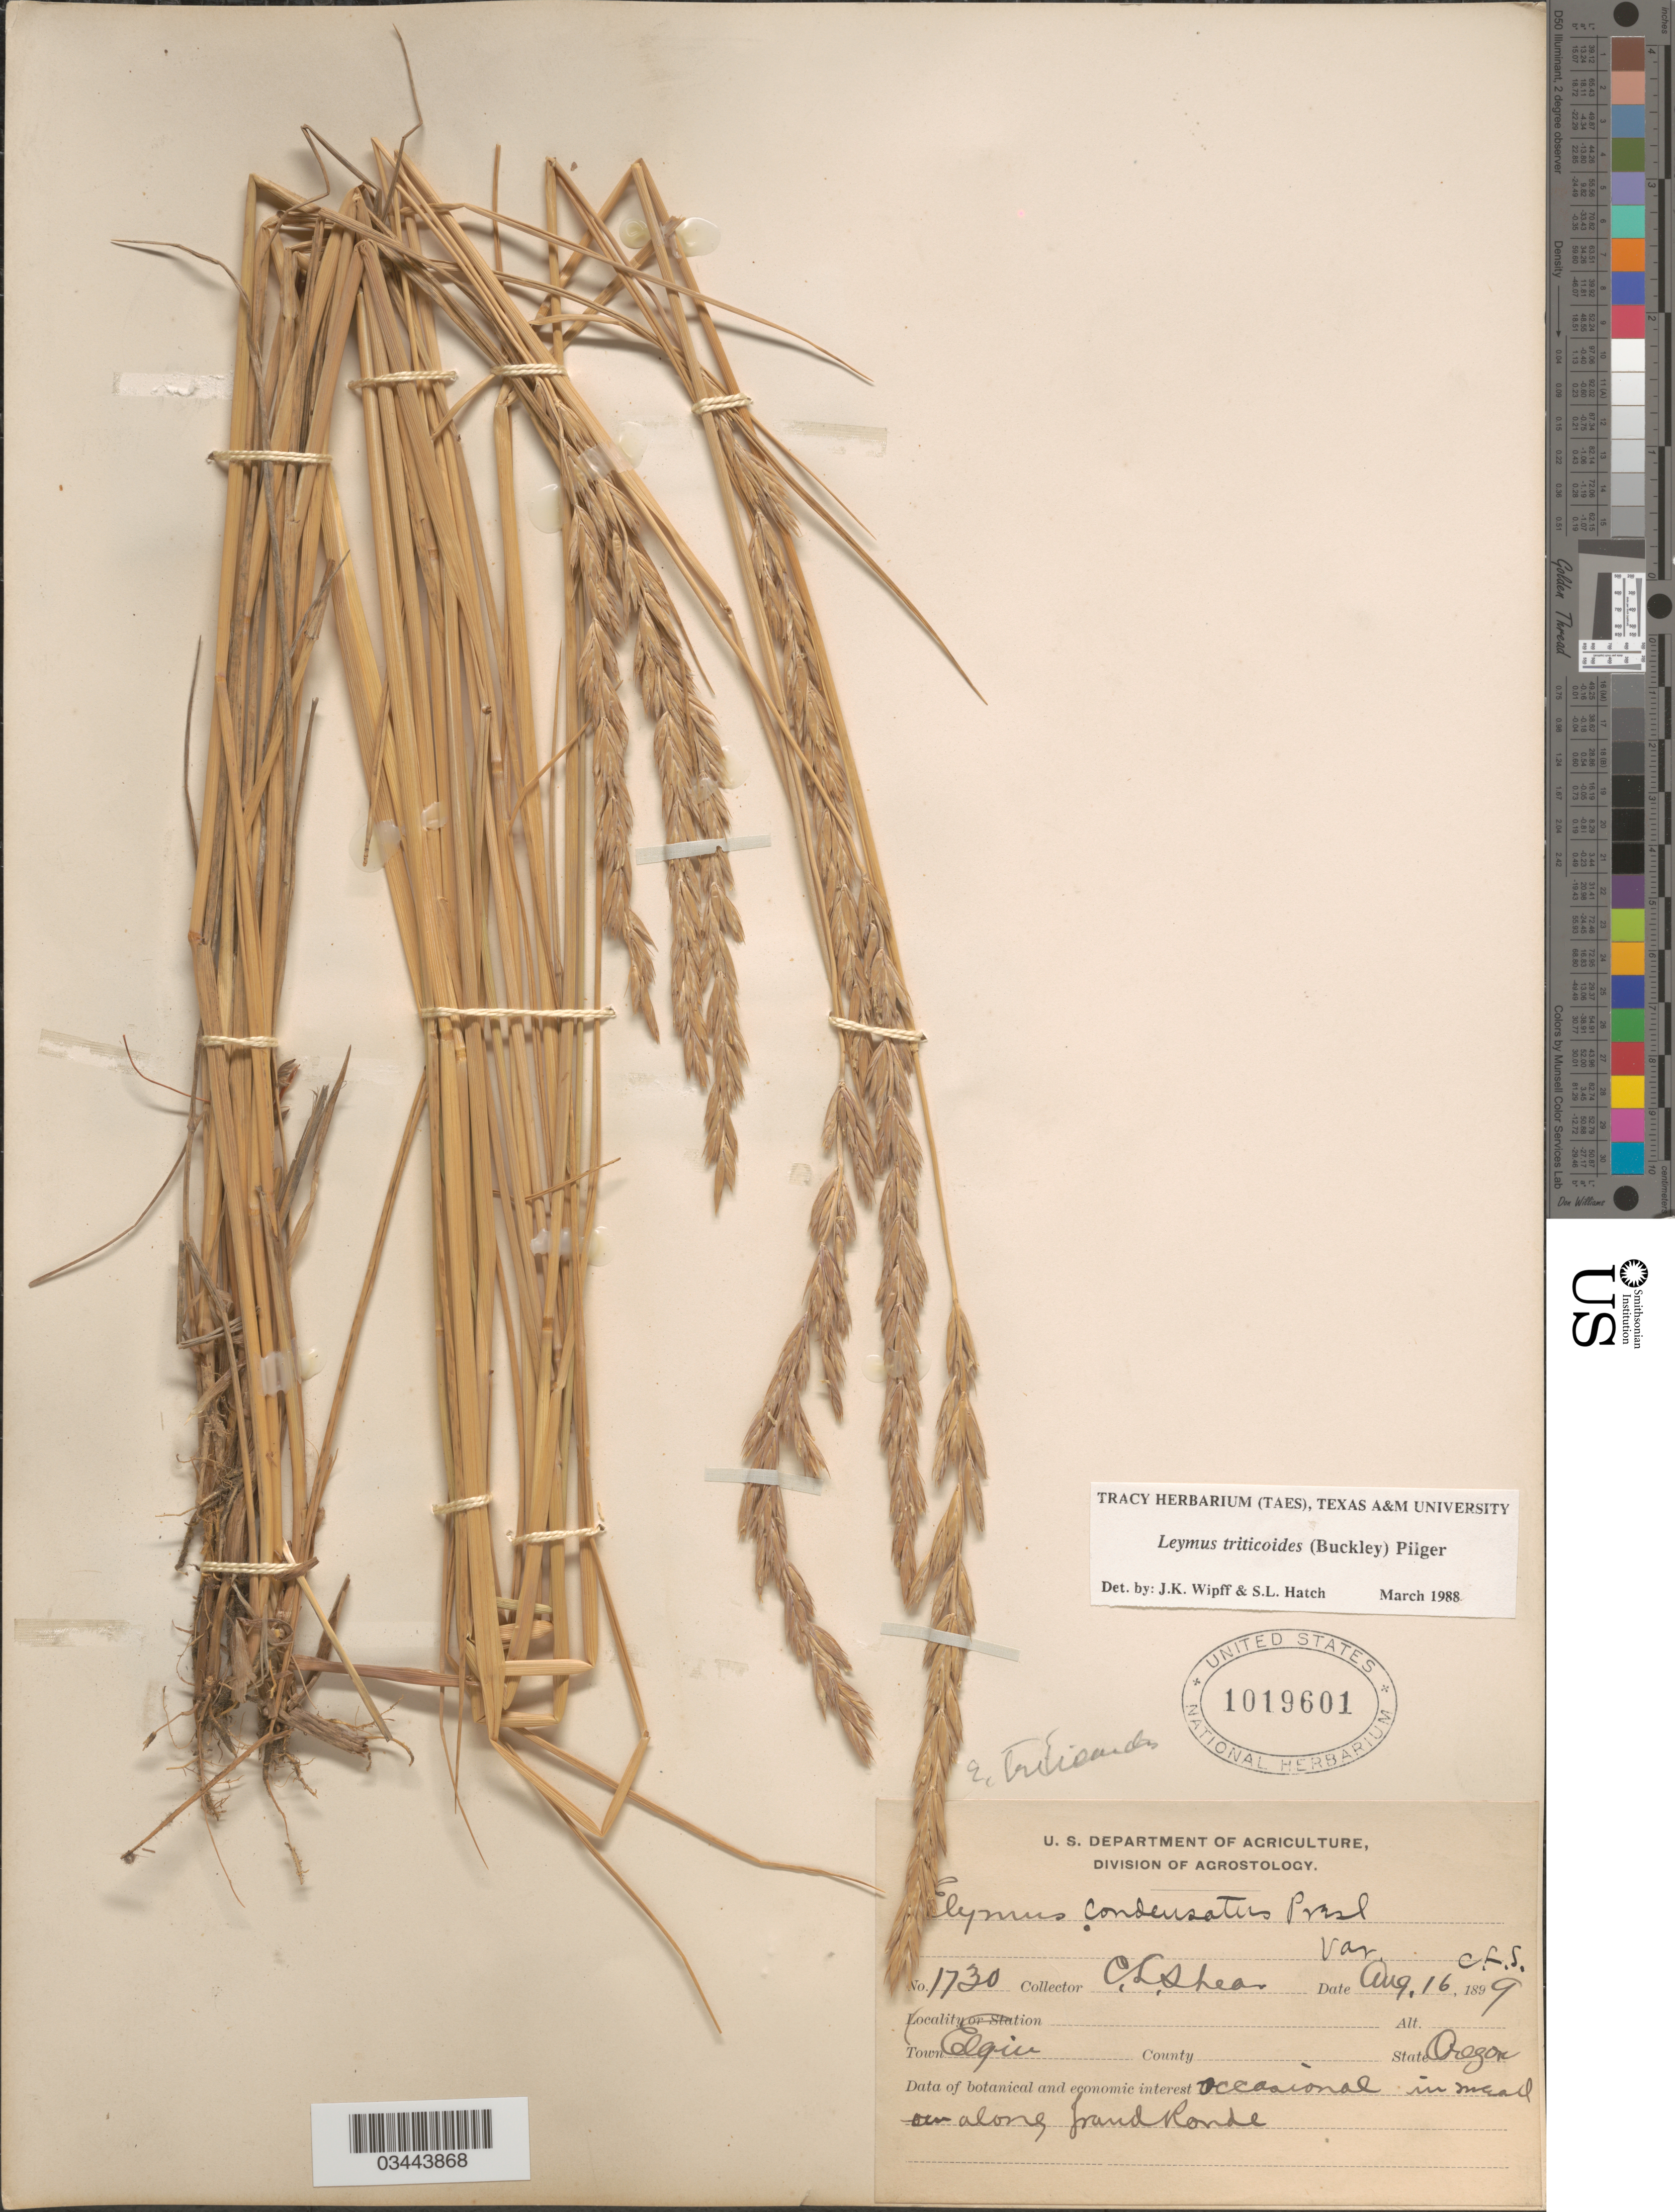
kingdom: Plantae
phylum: Tracheophyta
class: Liliopsida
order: Poales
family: Poaceae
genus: Leymus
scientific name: Leymus triticoides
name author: (Buckley) Pilg.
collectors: C. L. Shear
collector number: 1730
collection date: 1899-08-16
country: United States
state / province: Oregon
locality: Town Elgin.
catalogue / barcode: US 1019601